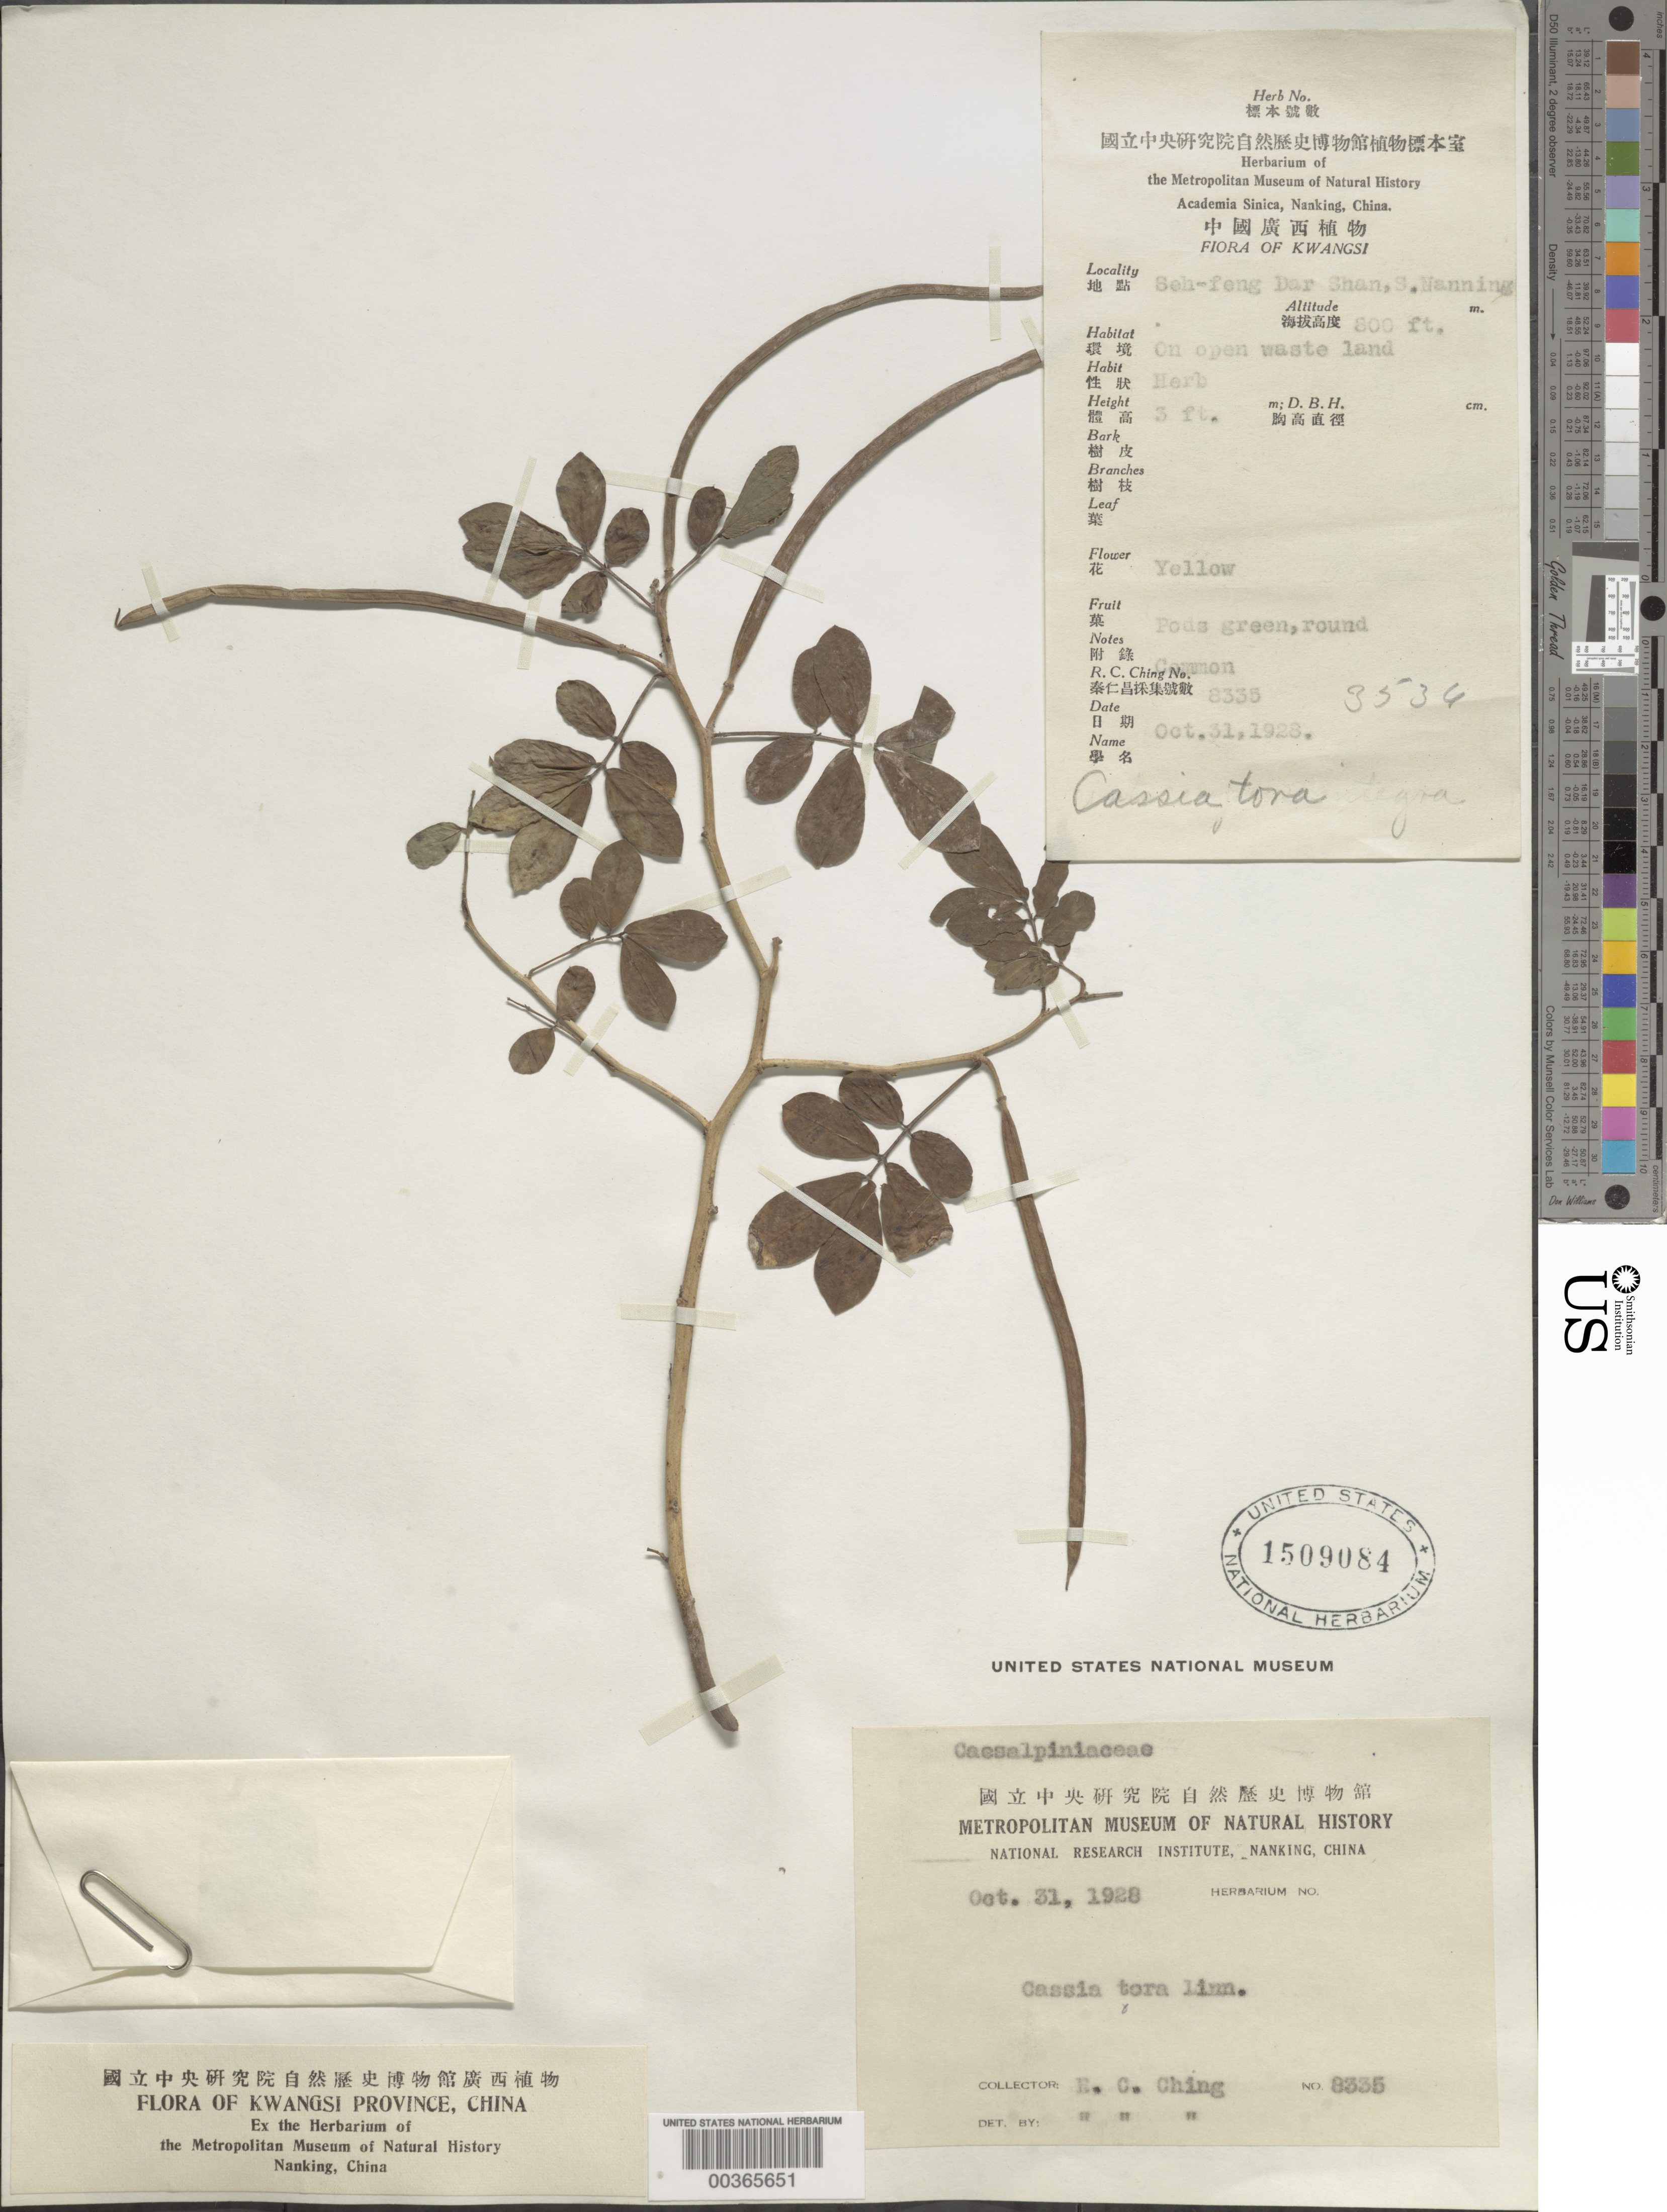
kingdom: Plantae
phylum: Tracheophyta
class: Magnoliopsida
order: Fabales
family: Fabaceae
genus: Senna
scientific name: Senna obtusifolia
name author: (L.) H.S. Irwin & Barneby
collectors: R. C. Ching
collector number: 8335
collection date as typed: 31 Oct 1928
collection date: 1928-10-31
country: China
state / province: Jiangxi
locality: Seh-feng dar shan, s. nanning village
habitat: Open waste land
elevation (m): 244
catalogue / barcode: US 1509084